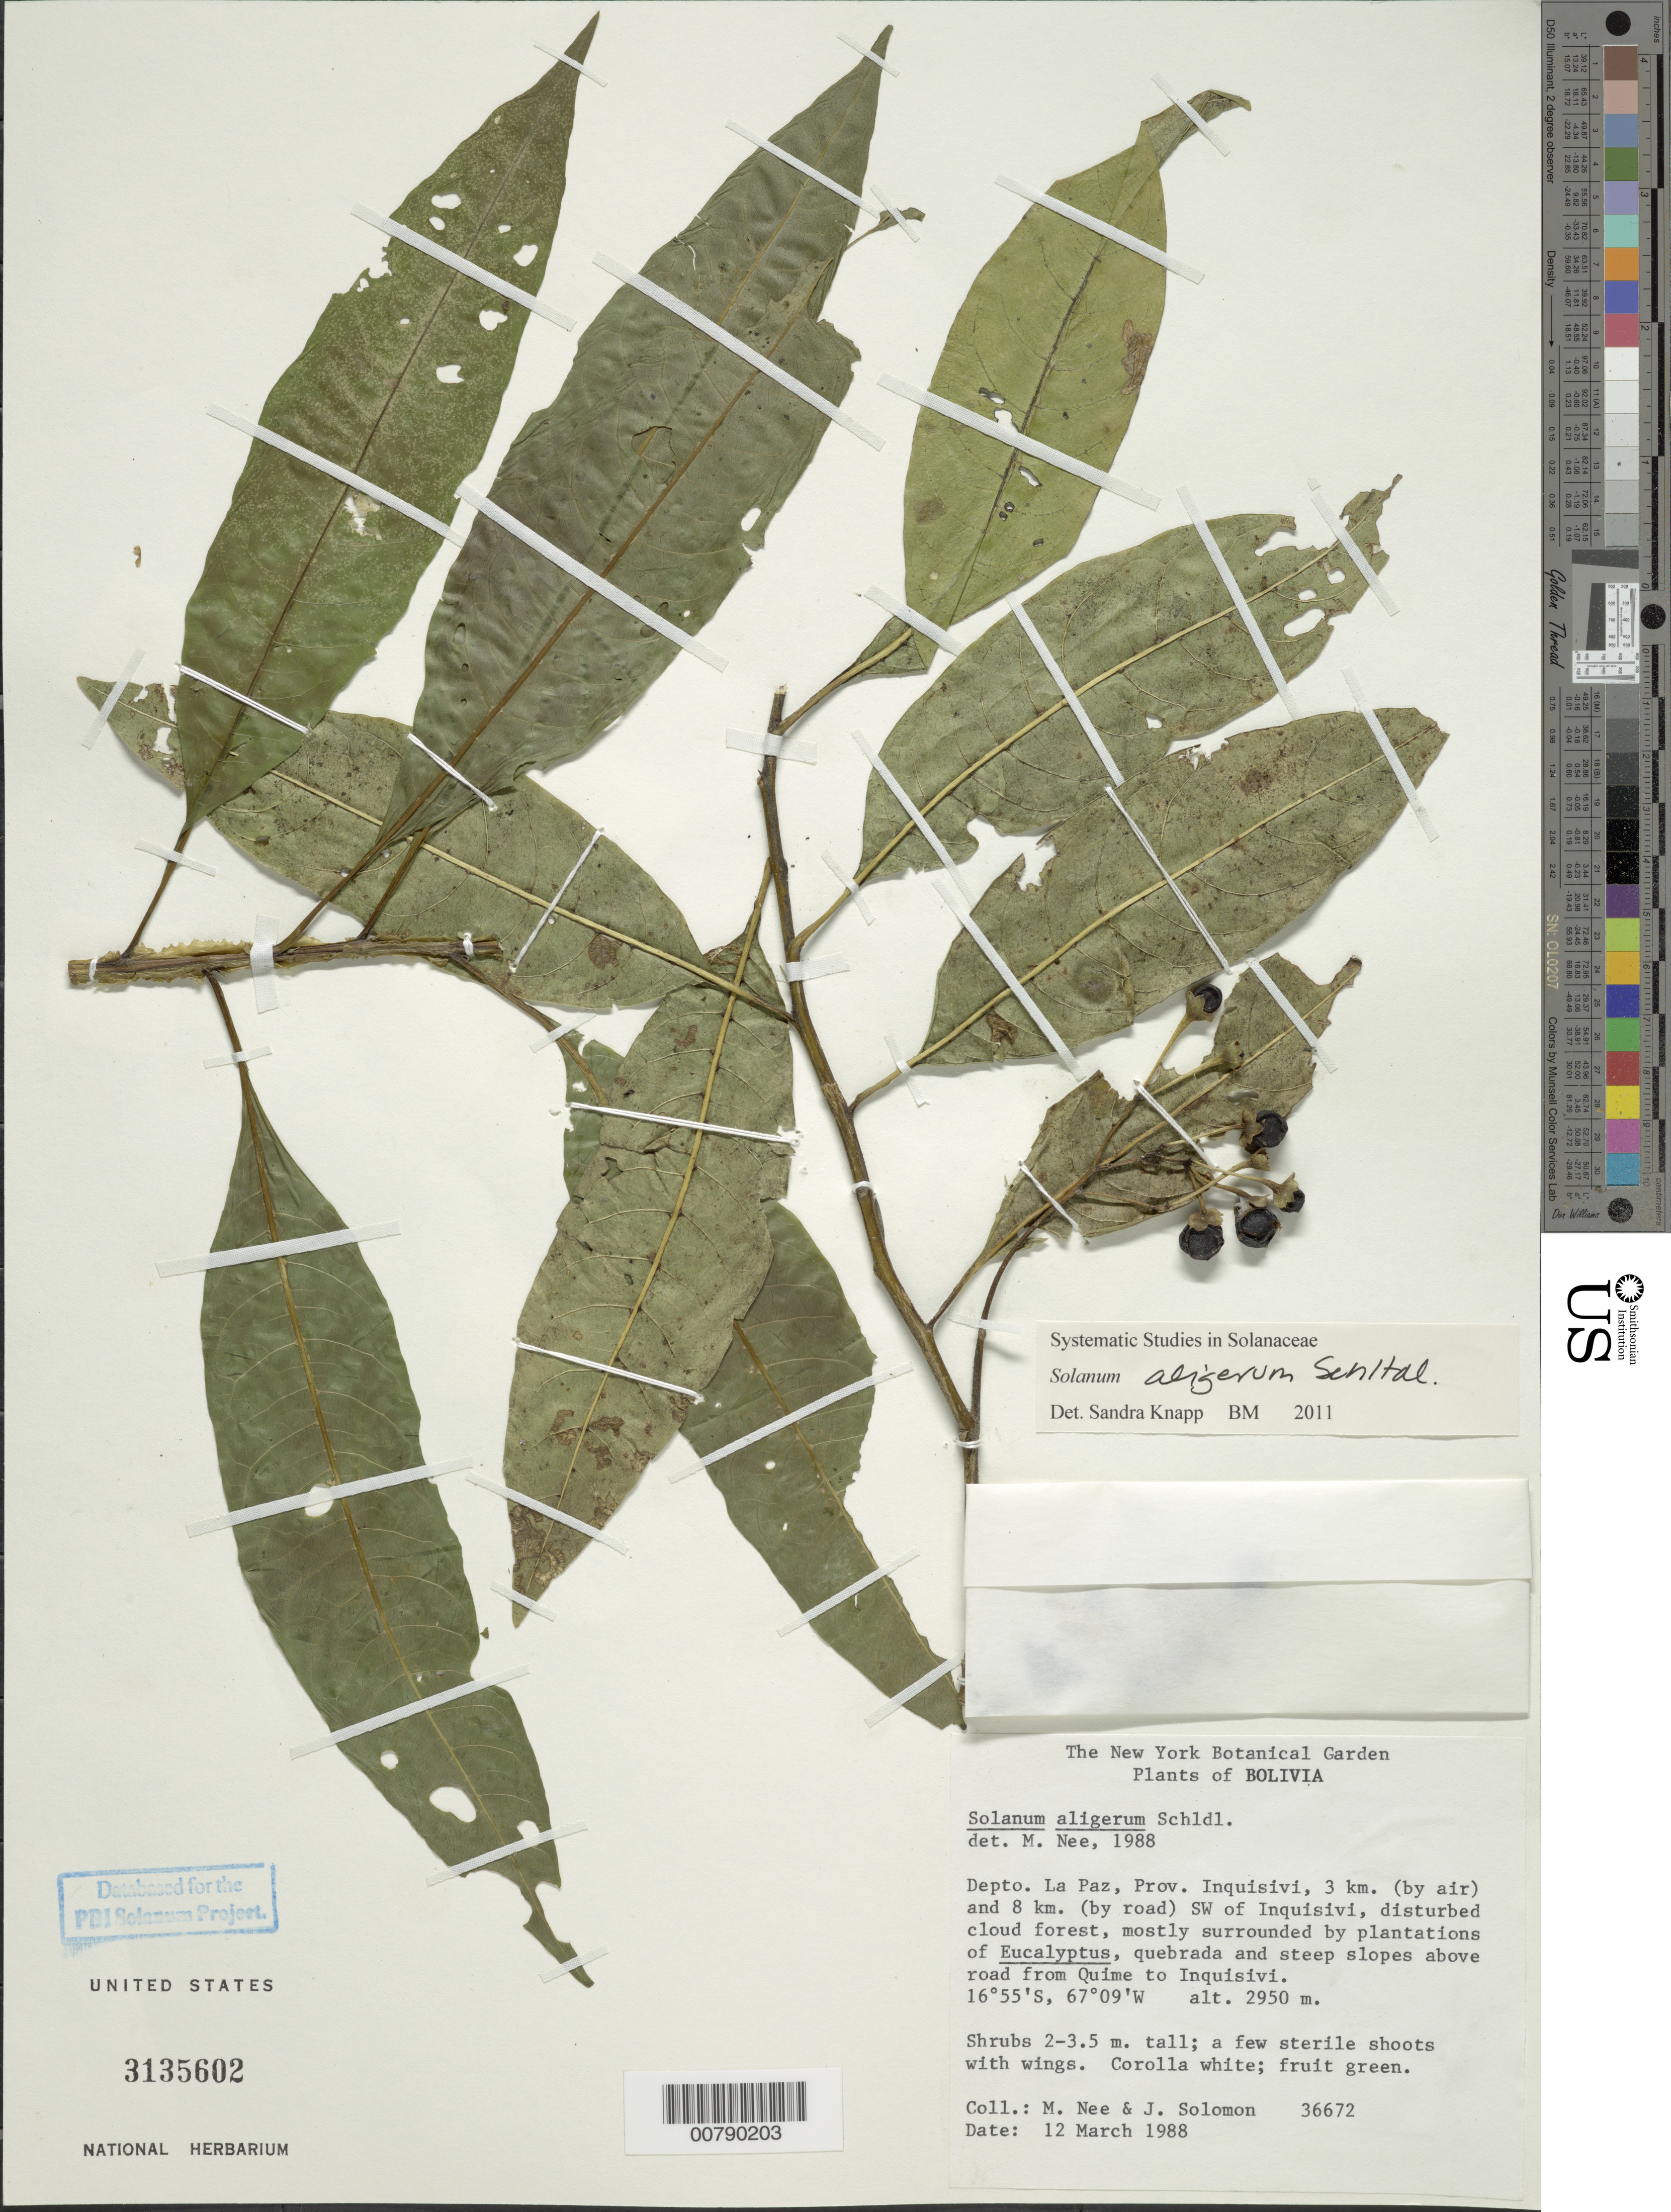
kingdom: Plantae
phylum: Tracheophyta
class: Magnoliopsida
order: Solanales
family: Solanaceae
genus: Solanum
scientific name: Solanum aligerum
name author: Schltdl.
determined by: Knapp, S. D.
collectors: M. Nee & J. C. Solomon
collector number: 36672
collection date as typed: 12 Mar 1988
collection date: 1988-03-12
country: Bolivia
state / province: La Paz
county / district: Inquisivi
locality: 3 km (by air) and 8 km (by road) SW of Inquisivi, above road from Quime to Inquisivi.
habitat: disturbed cloud forest, mostly surrounded by plantations of Eucalyptus, quebrada and steep slopes.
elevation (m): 2950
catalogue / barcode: US 3135602